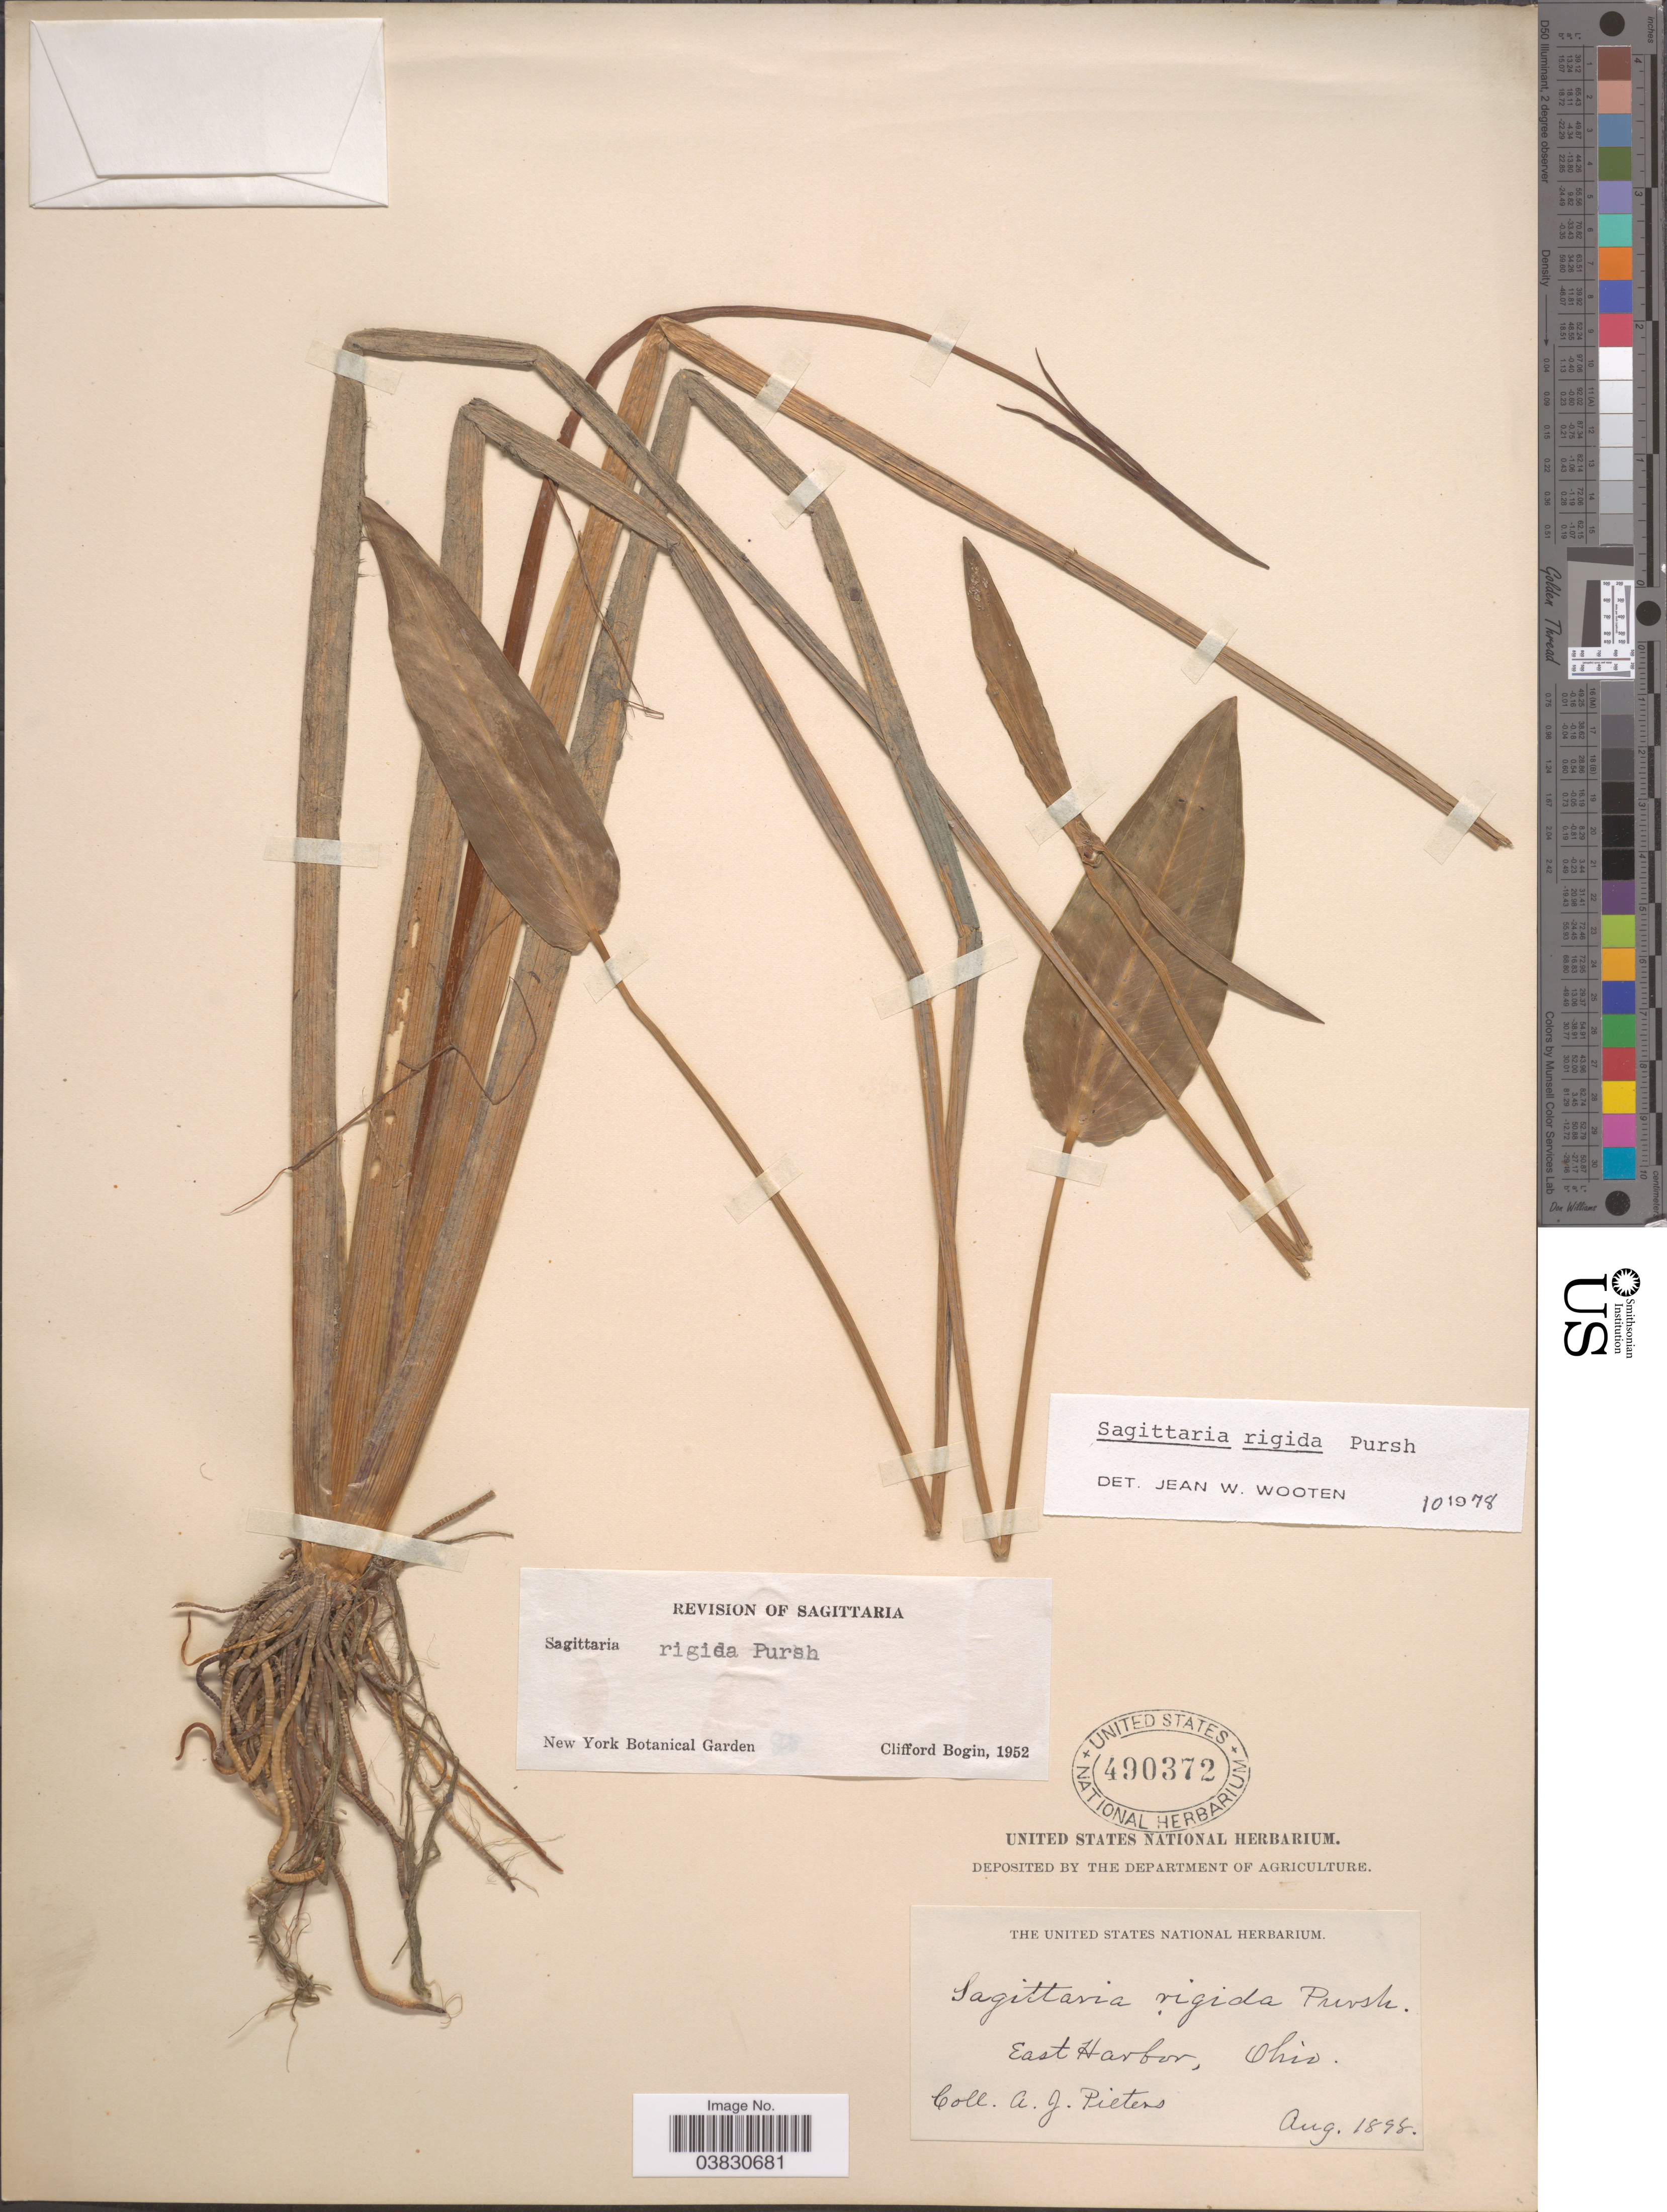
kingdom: Plantae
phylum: Tracheophyta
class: Liliopsida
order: Alismatales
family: Alismataceae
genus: Sagittaria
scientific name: Sagittaria rigida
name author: Pursh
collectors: A. Pieters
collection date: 1898-08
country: United States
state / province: Ohio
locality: East HArbor.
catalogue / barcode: US 490372